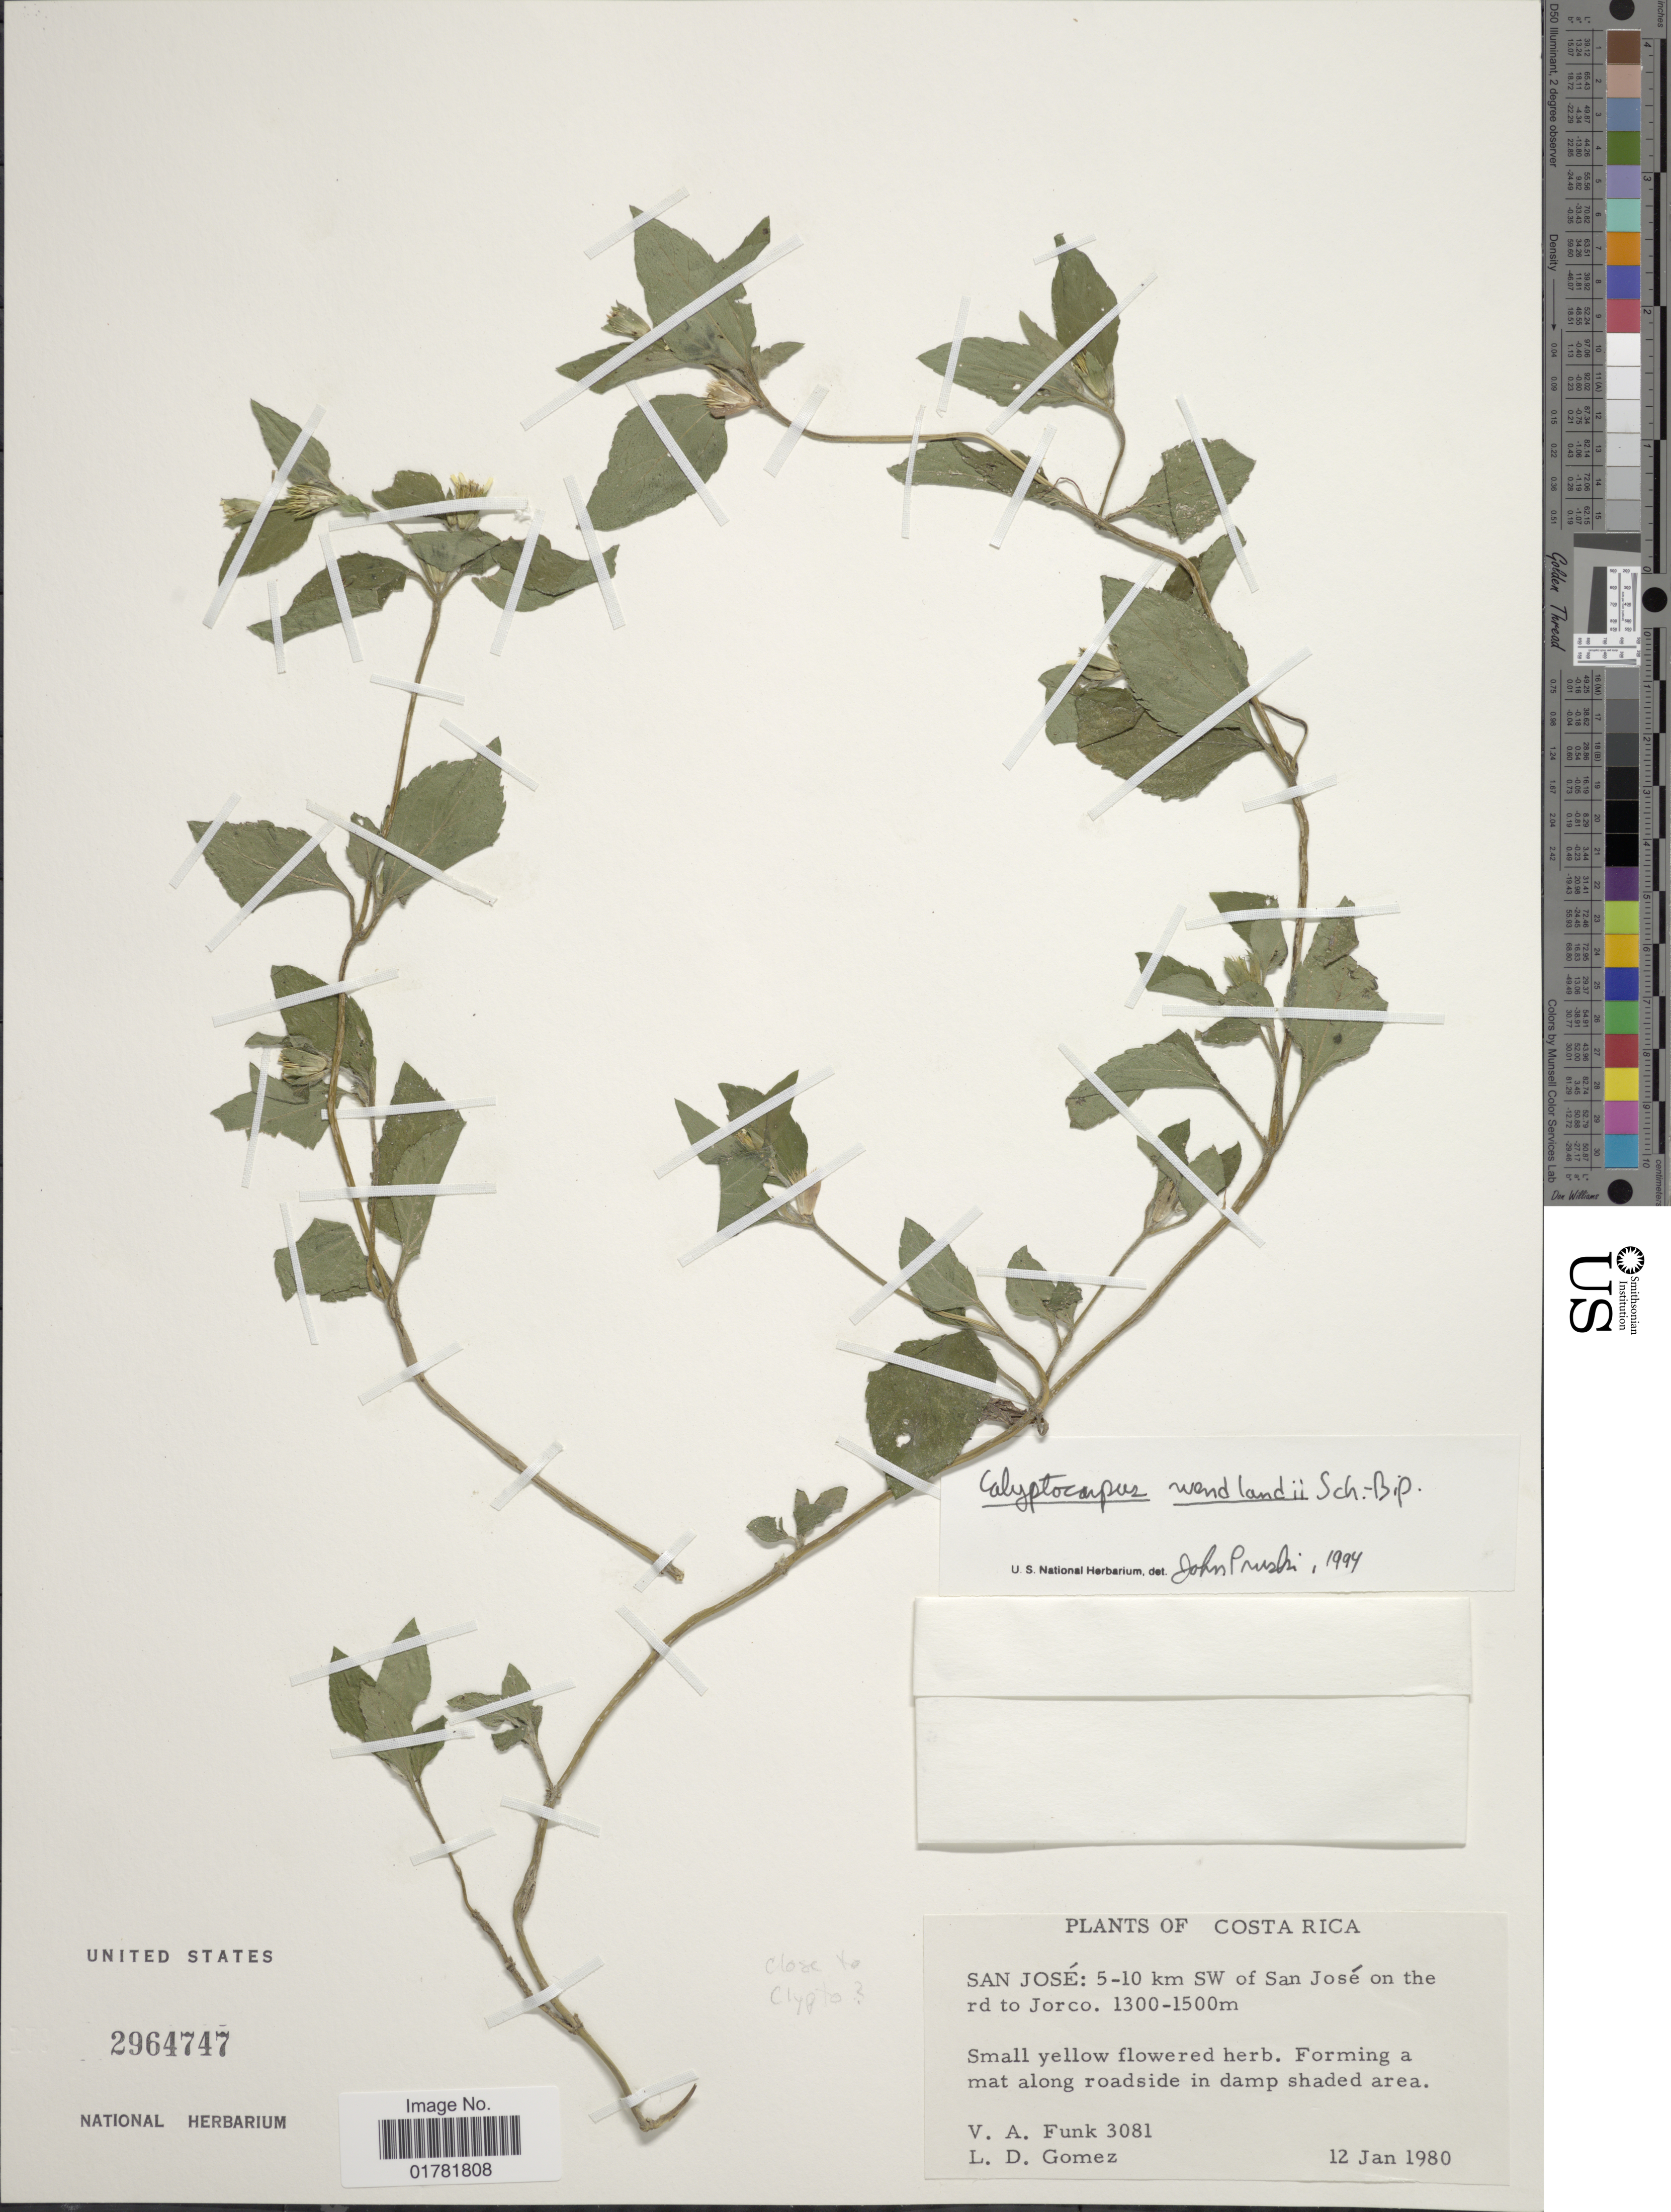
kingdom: Plantae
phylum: Tracheophyta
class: Magnoliopsida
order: Asterales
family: Asteraceae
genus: Calyptocarpus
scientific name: Calyptocarpus wendlandii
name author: Sch. Bip.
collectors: V. Funk & L. Gomez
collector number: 3081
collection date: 1980-01-12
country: Costa Rica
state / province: San José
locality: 5-10 km SW of San José on the rd to Jorco.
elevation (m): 1300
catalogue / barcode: US 2964747